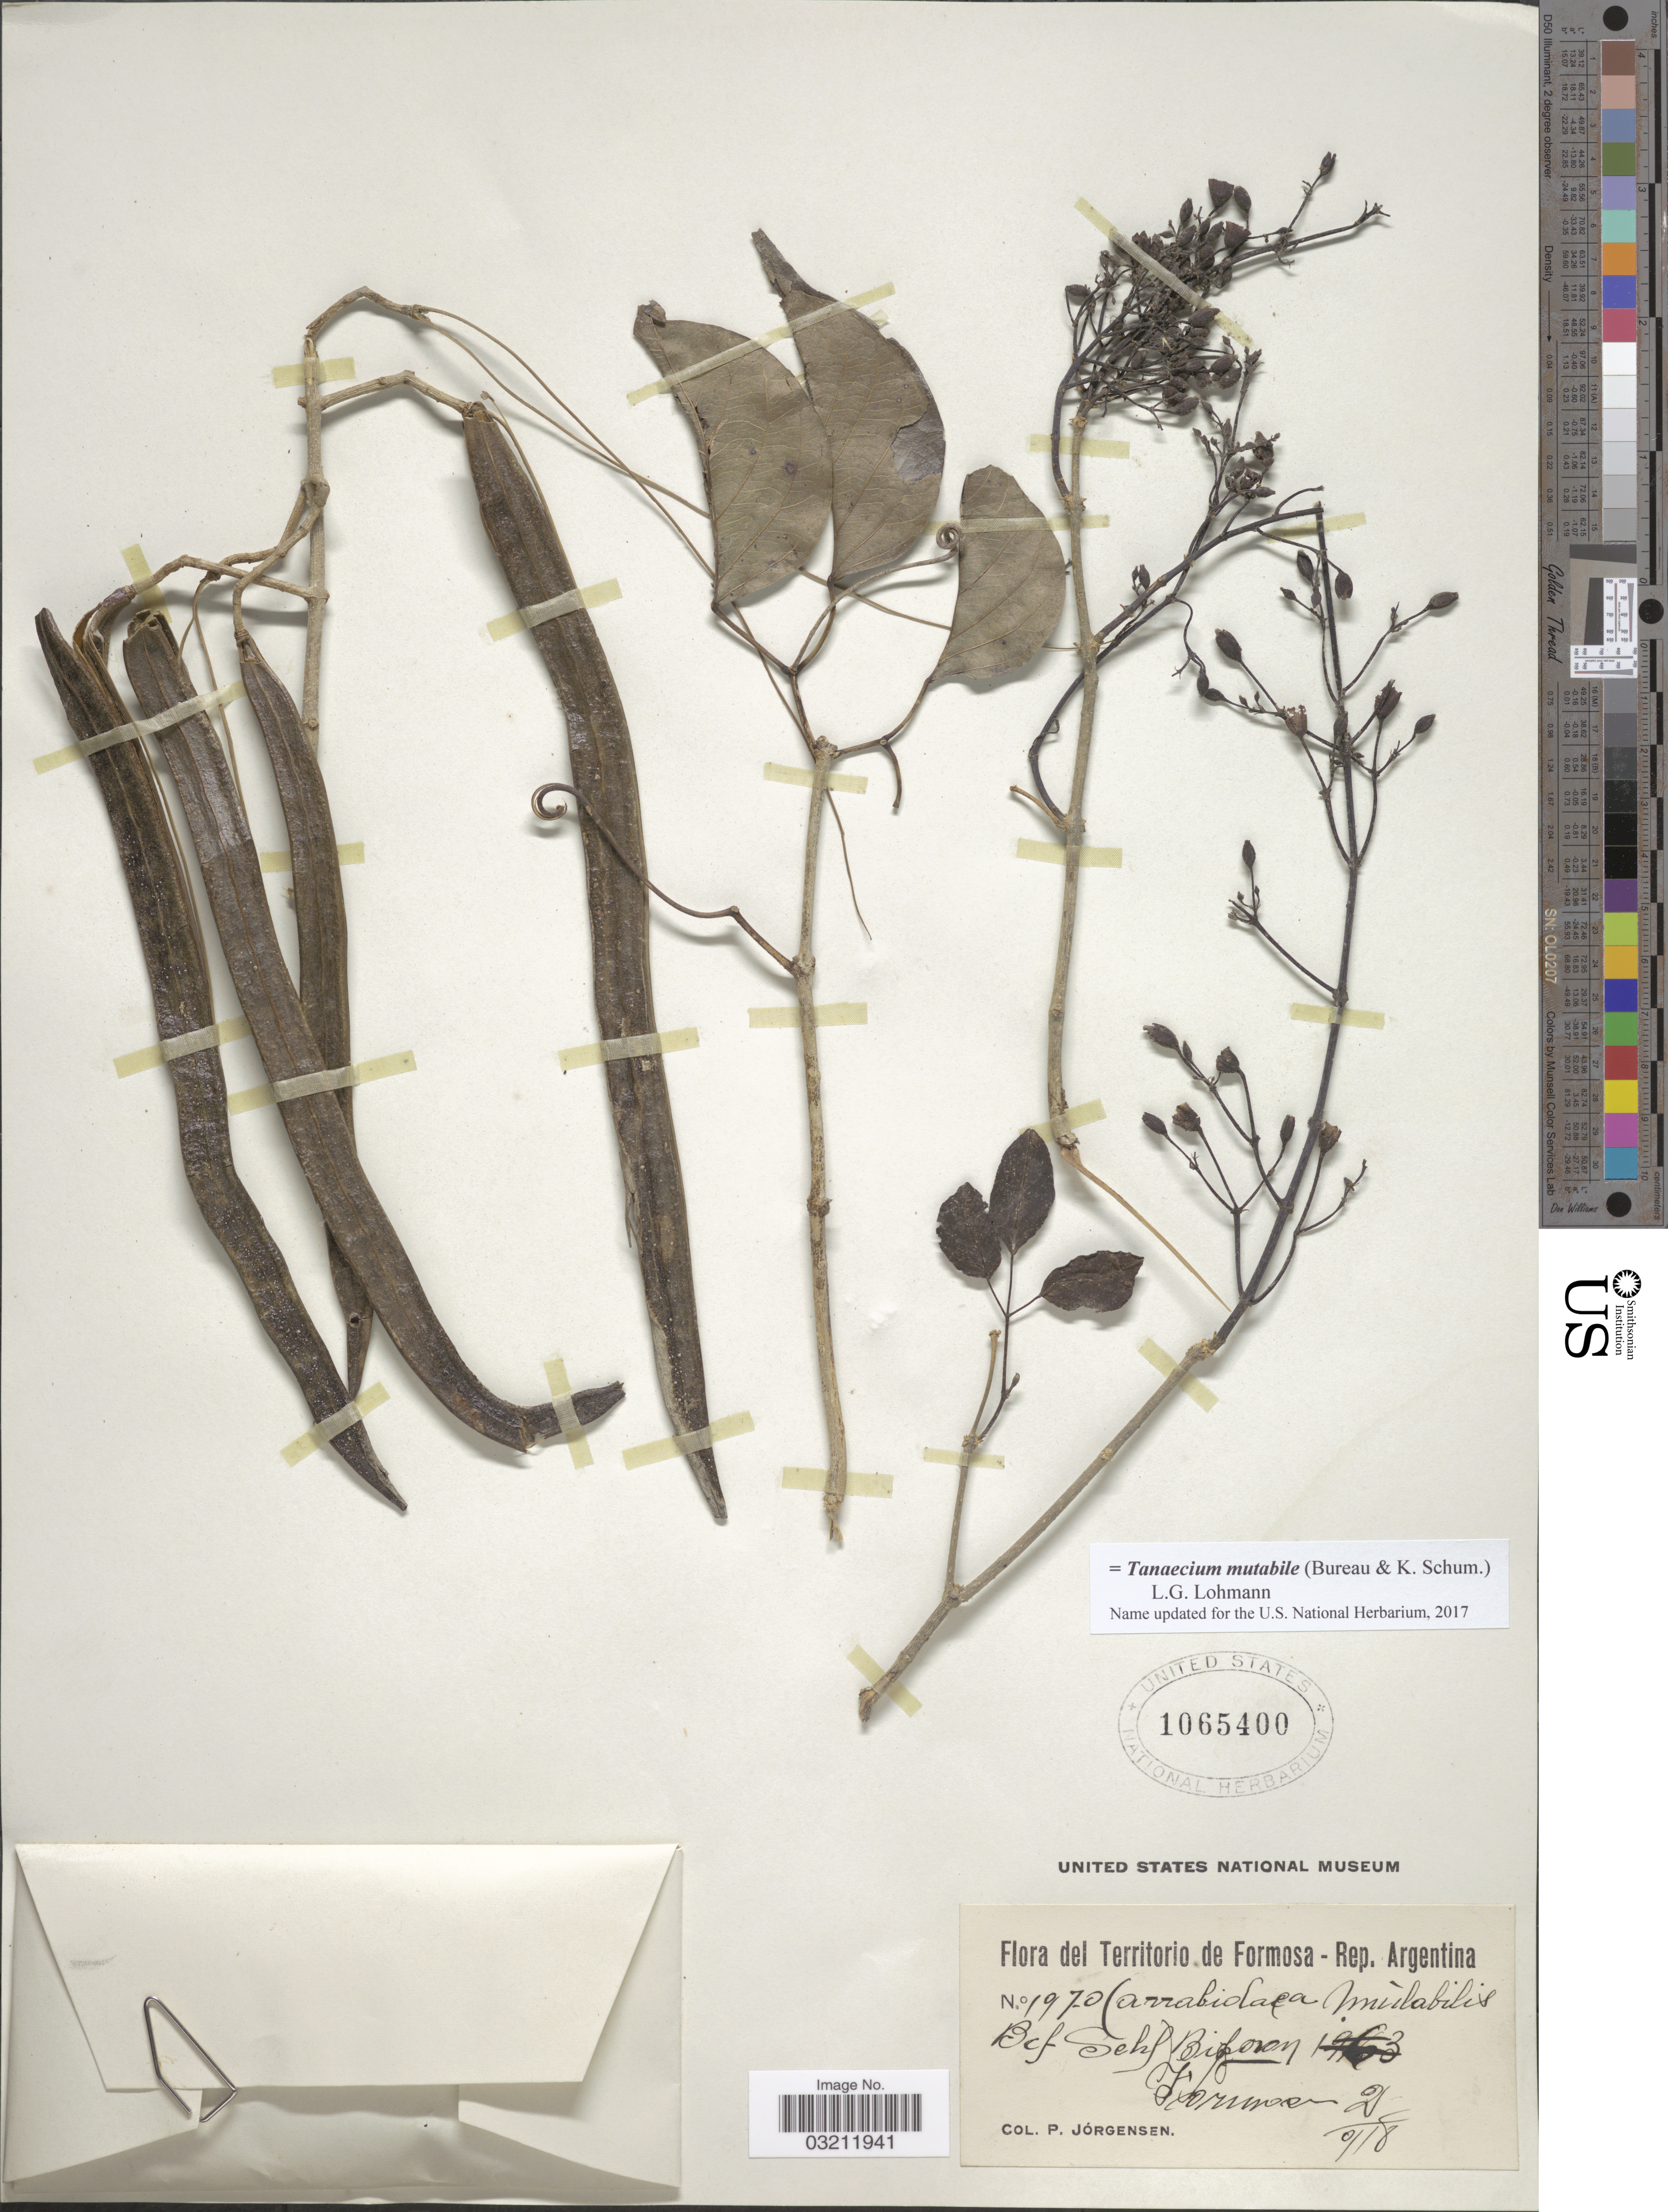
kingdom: Plantae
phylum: Tracheophyta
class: Magnoliopsida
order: Lamiales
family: Bignoniaceae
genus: Tanaecium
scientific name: Tanaecium mutabile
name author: (Bureau & K. Schum.) L.G. Lohmann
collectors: P. Jörgensen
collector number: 1970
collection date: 1918-02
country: Argentina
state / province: Formosa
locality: Territorio de Formosa.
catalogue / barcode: US 1065400